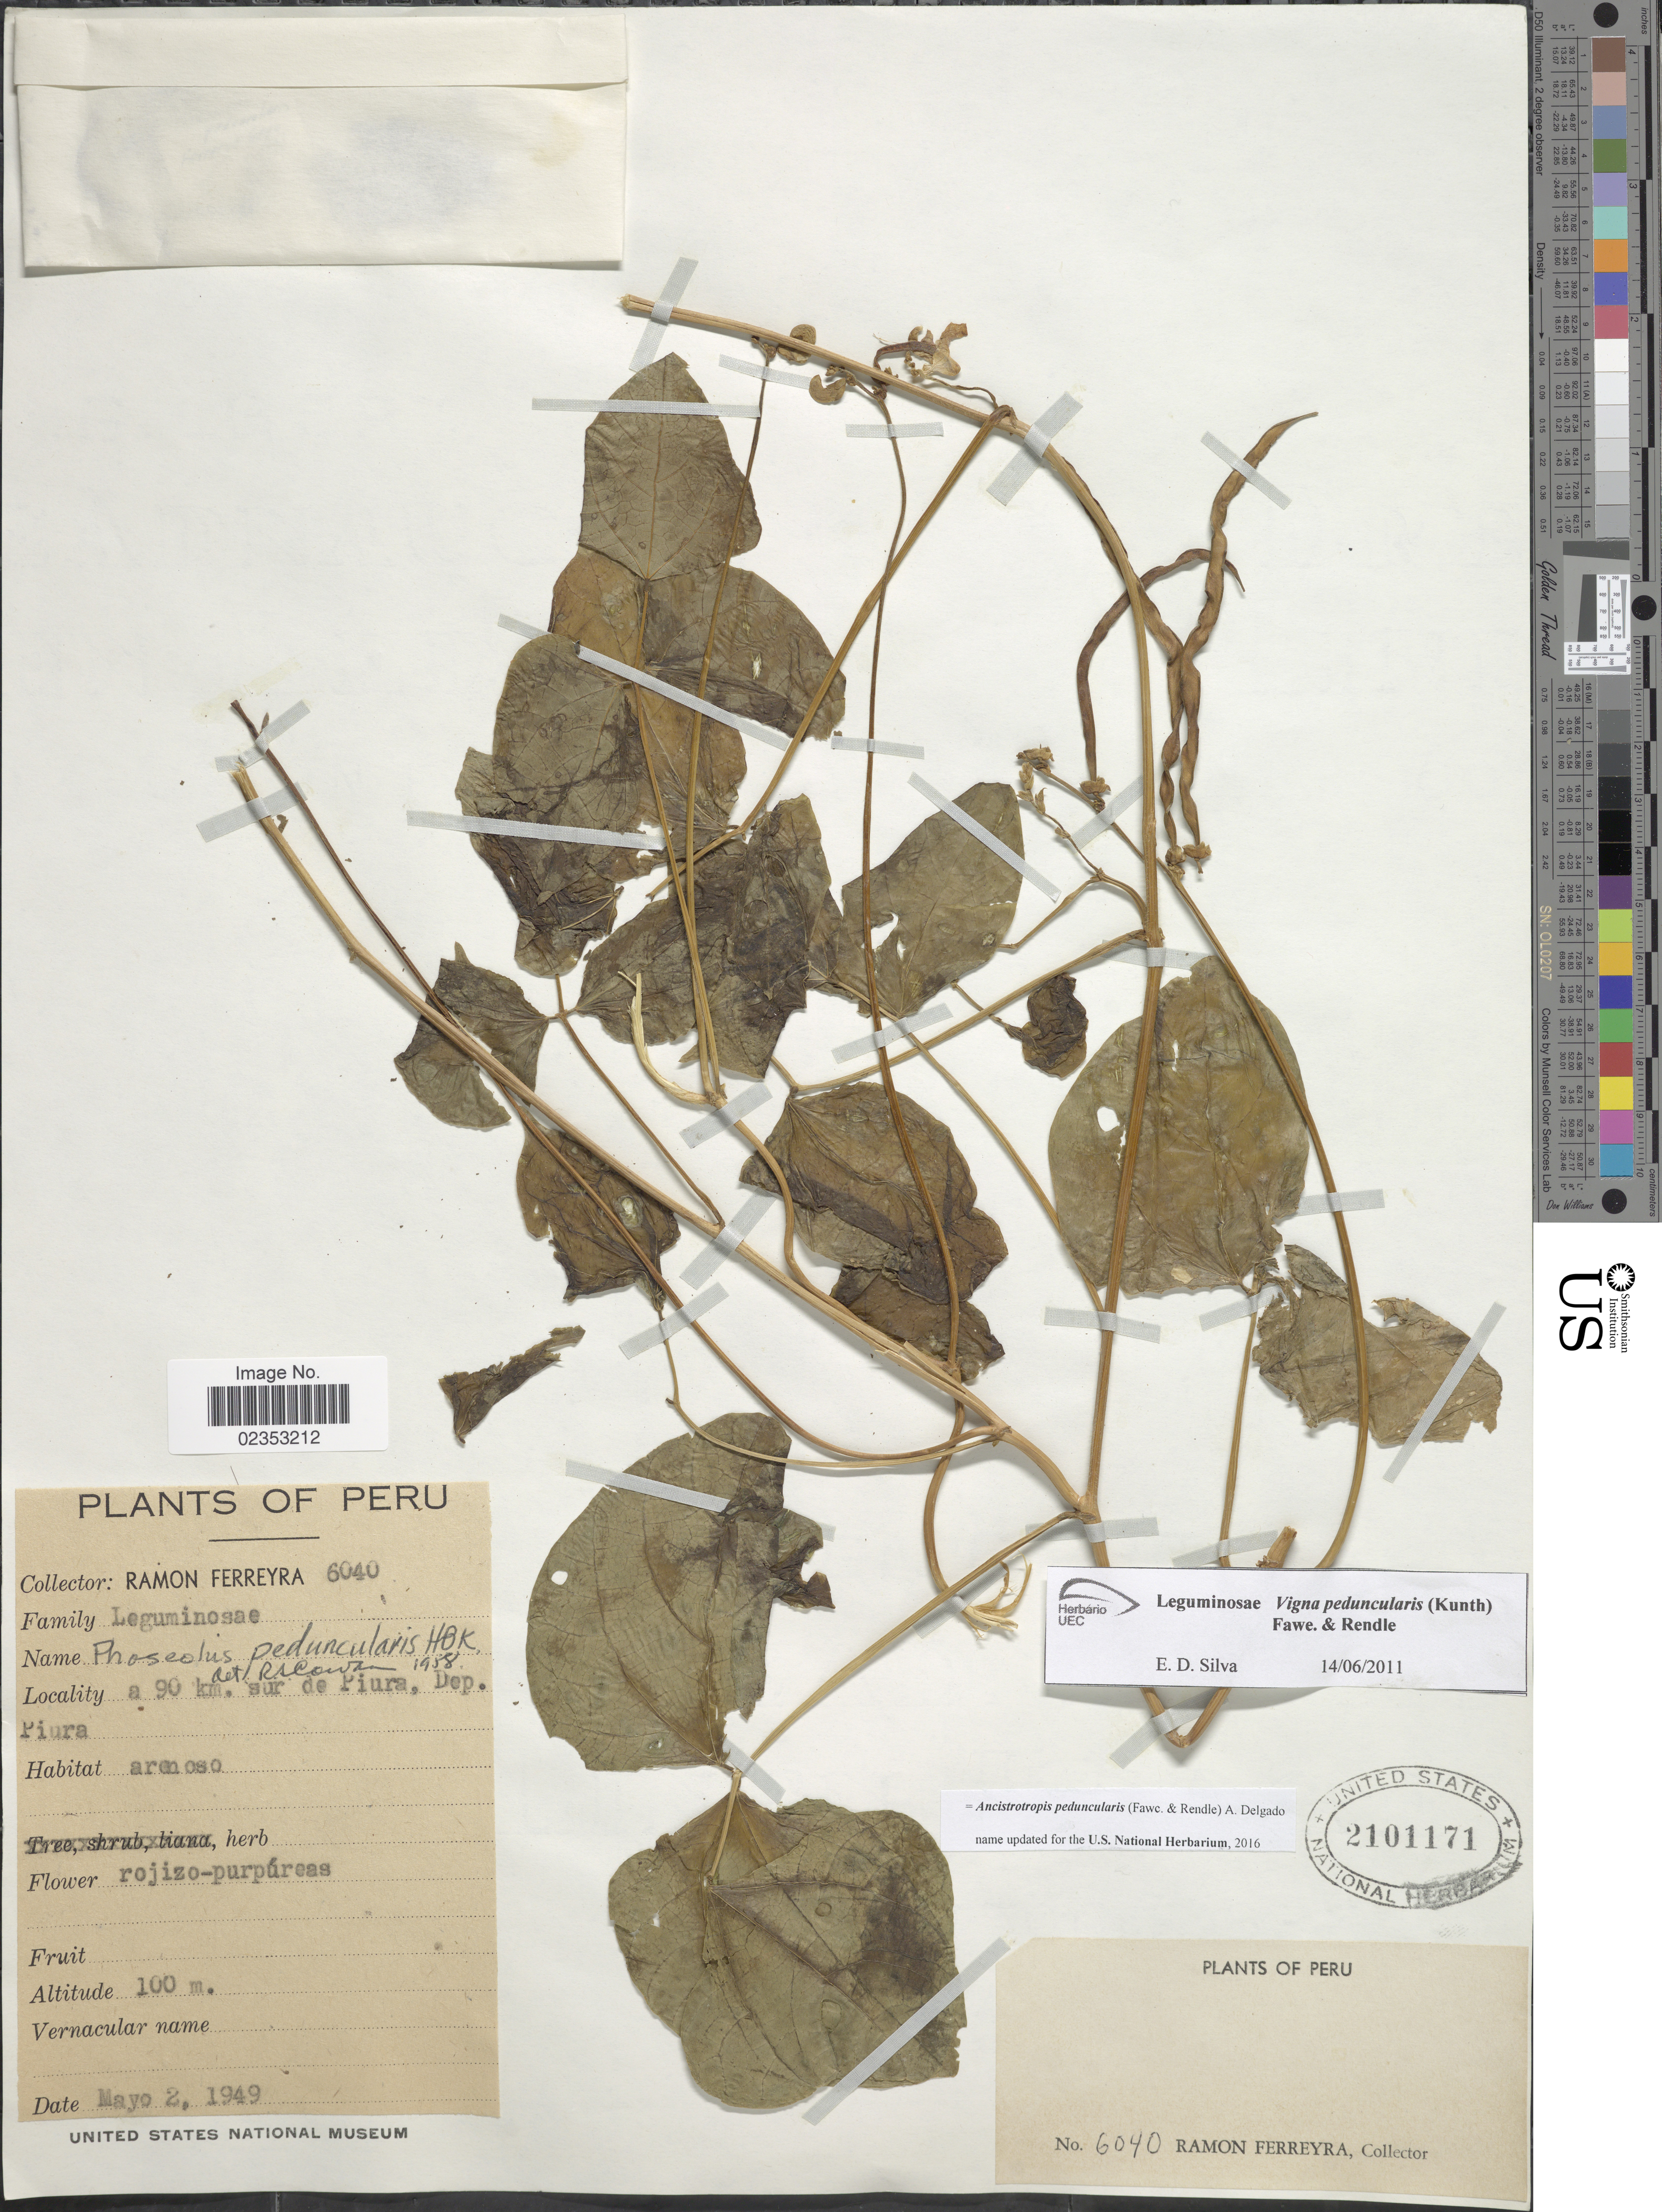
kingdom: Plantae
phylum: Tracheophyta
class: Magnoliopsida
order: Fabales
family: Fabaceae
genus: Ancistrotropis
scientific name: Ancistrotropis peduncularis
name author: (Fawc. & Rendle) A. Delgado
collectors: R. A. Ferreyra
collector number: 6040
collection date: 1949-05-02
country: Peru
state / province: Piura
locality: A 90 km. sur de Piura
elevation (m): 100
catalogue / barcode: US 2101171